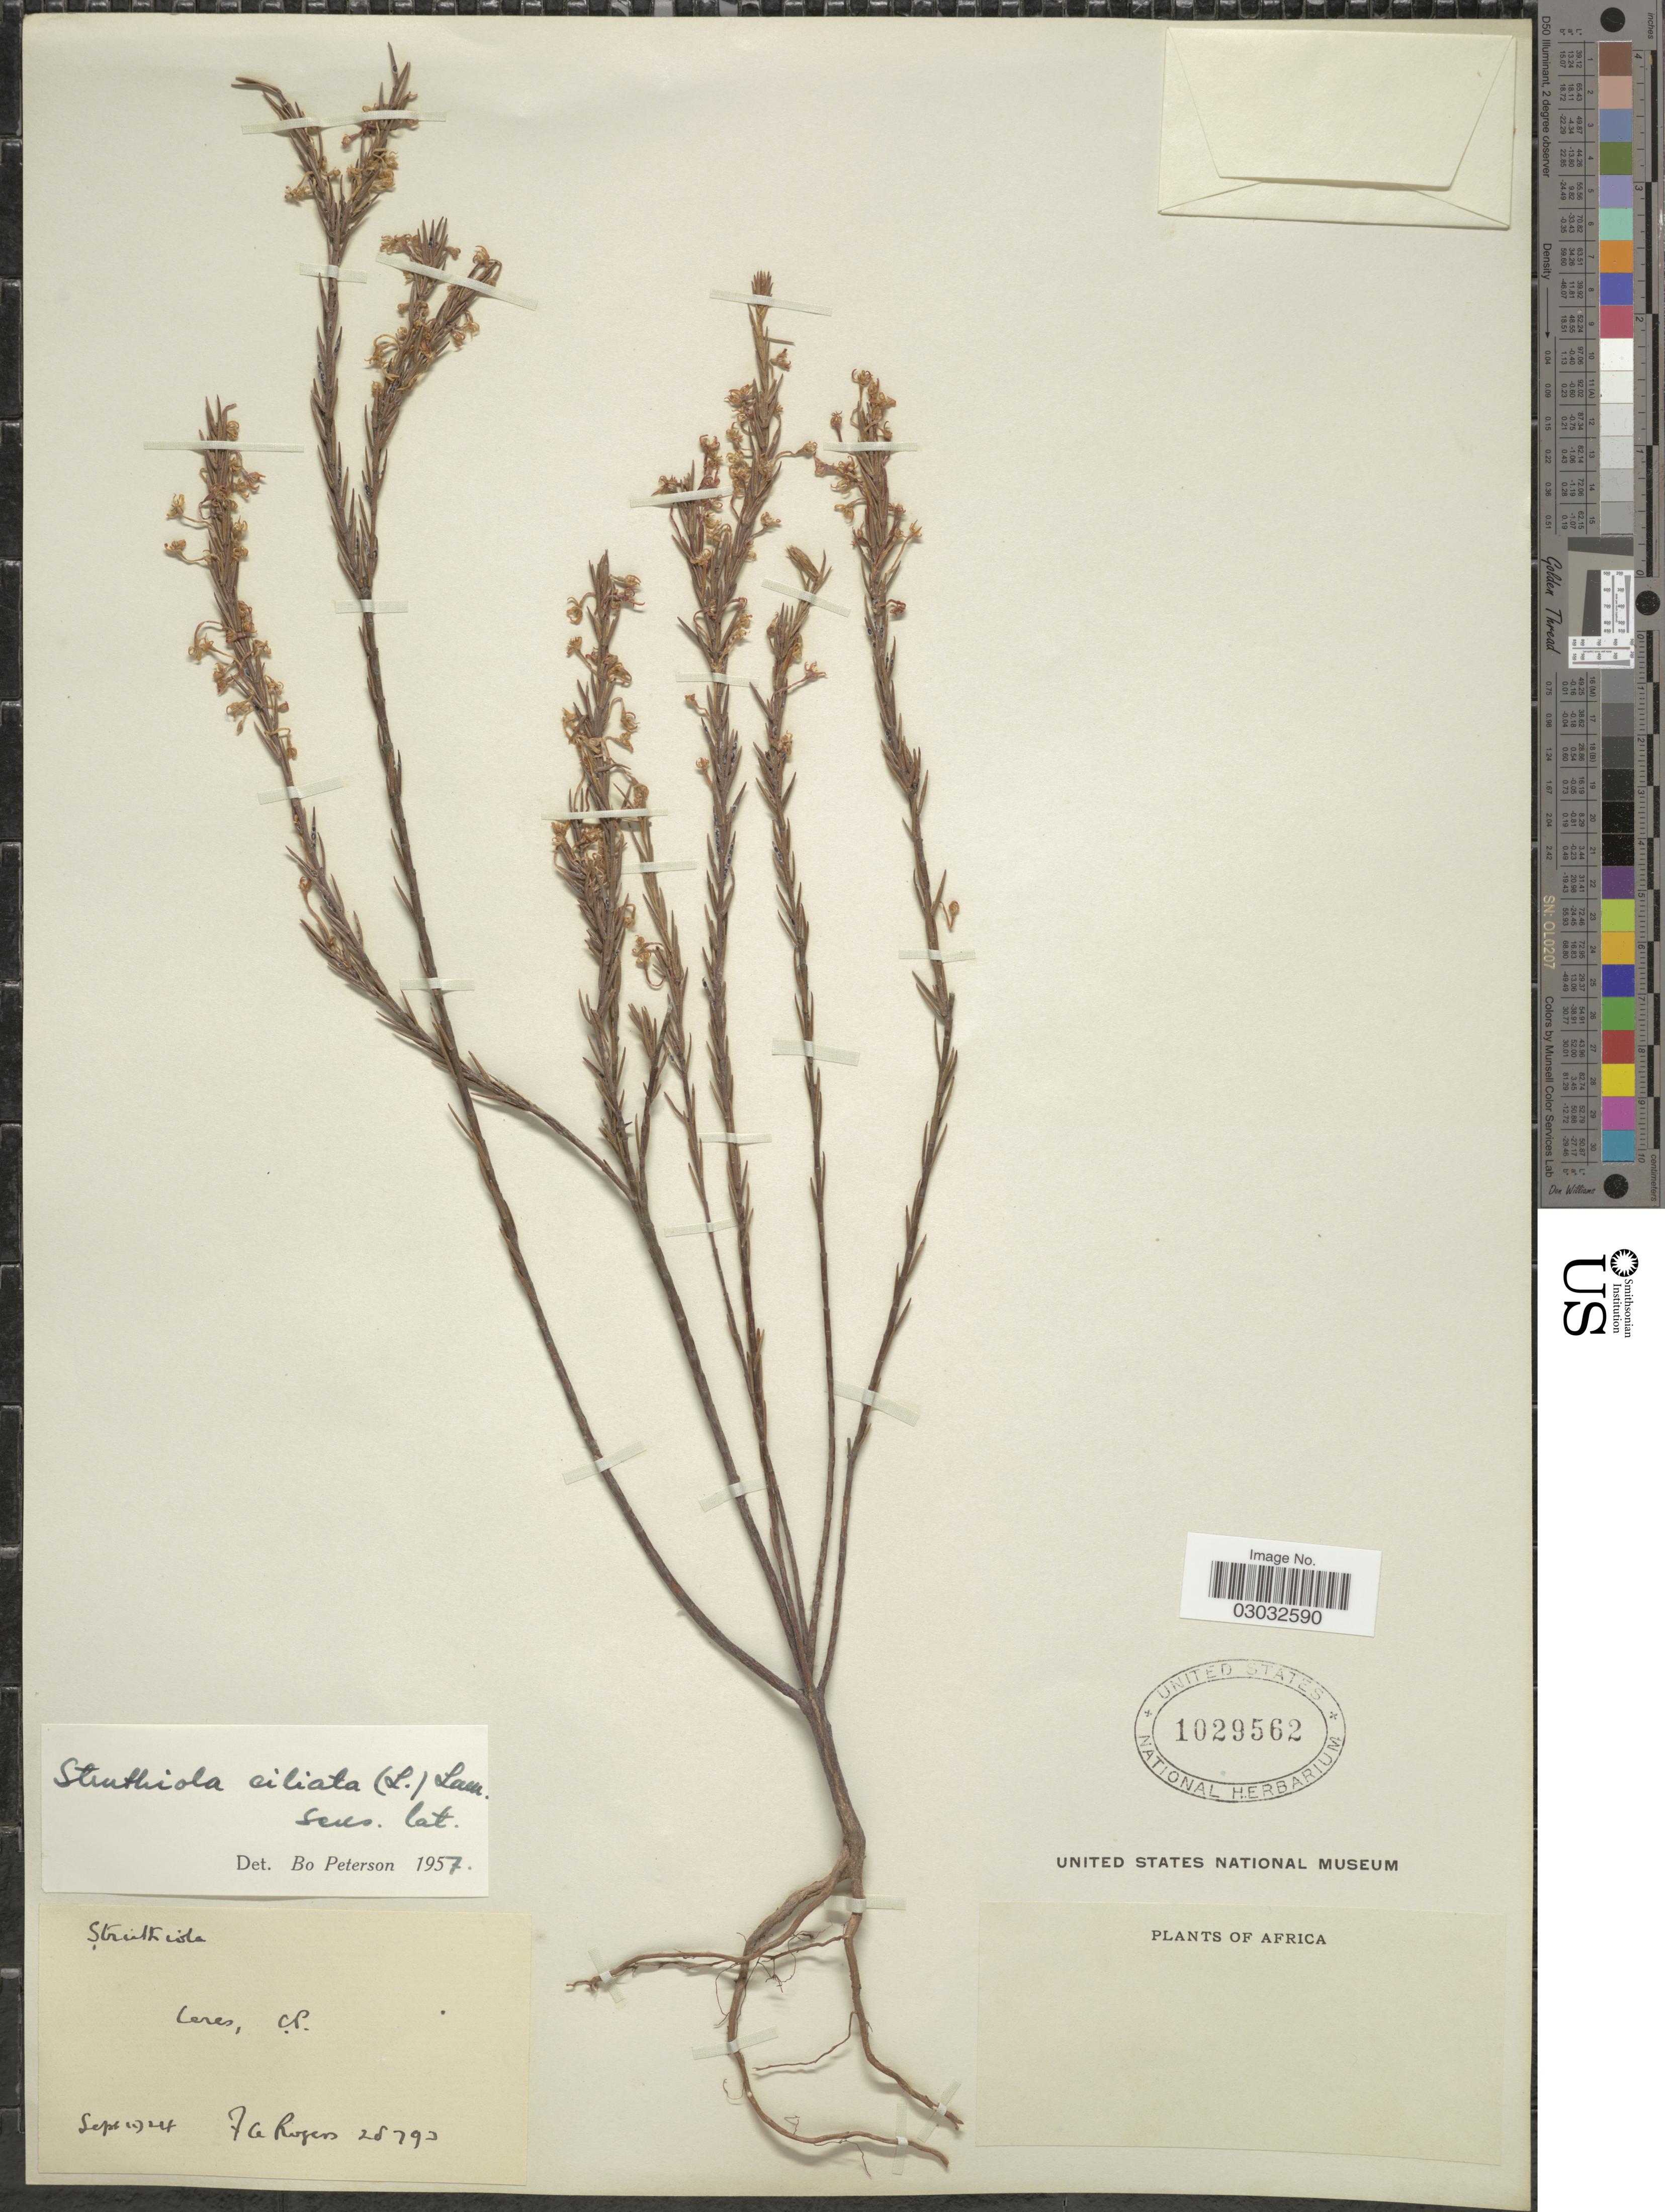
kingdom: Plantae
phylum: Tracheophyta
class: Magnoliopsida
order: Malvales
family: Thymelaeaceae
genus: Struthiola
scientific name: Struthiola ciliata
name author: (L.) Lam.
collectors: F. A. Rogers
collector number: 28793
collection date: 1924-09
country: South Africa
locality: Ceres, C. P. Africa.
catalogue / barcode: US 1029562